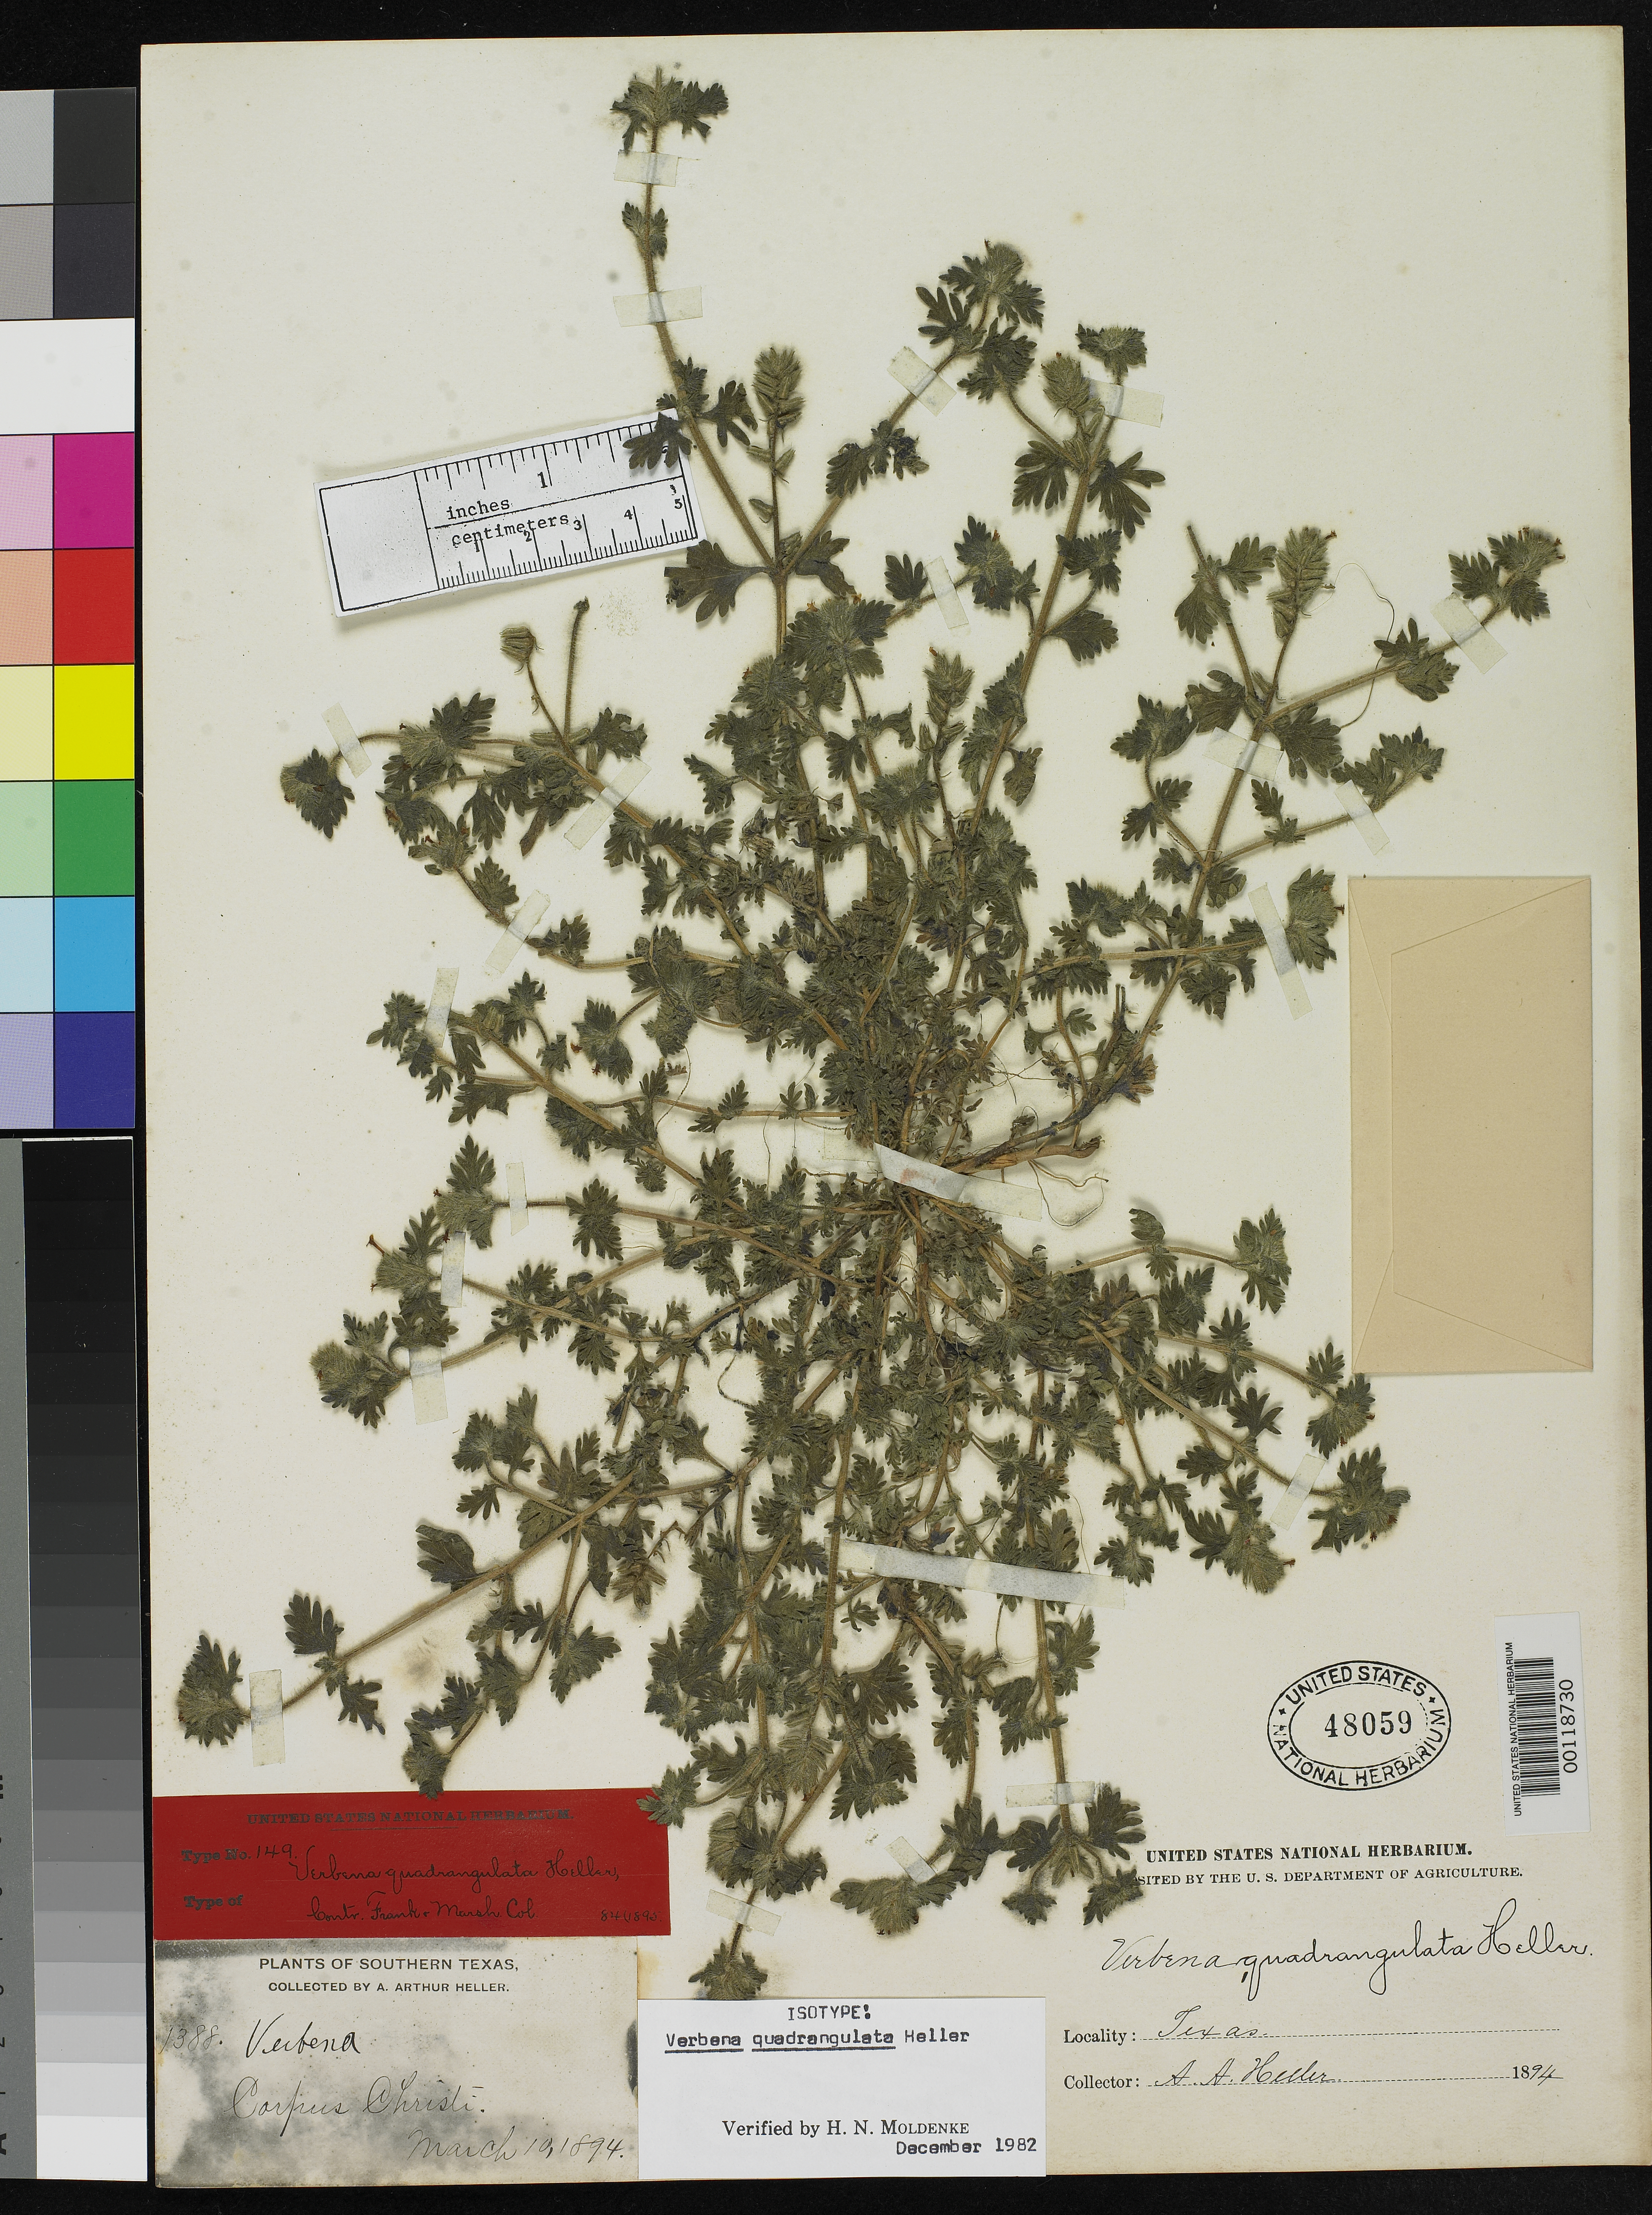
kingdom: Plantae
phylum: Tracheophyta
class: Magnoliopsida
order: Lamiales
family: Verbenaceae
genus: Verbena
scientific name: Verbena quadrangulata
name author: A. Heller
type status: Isotype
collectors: A. A. Heller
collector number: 1388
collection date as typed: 10 Mar 1894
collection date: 1894-03-10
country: United States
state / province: Texas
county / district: Nueces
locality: Corpus Christi.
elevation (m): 3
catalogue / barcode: US 48059